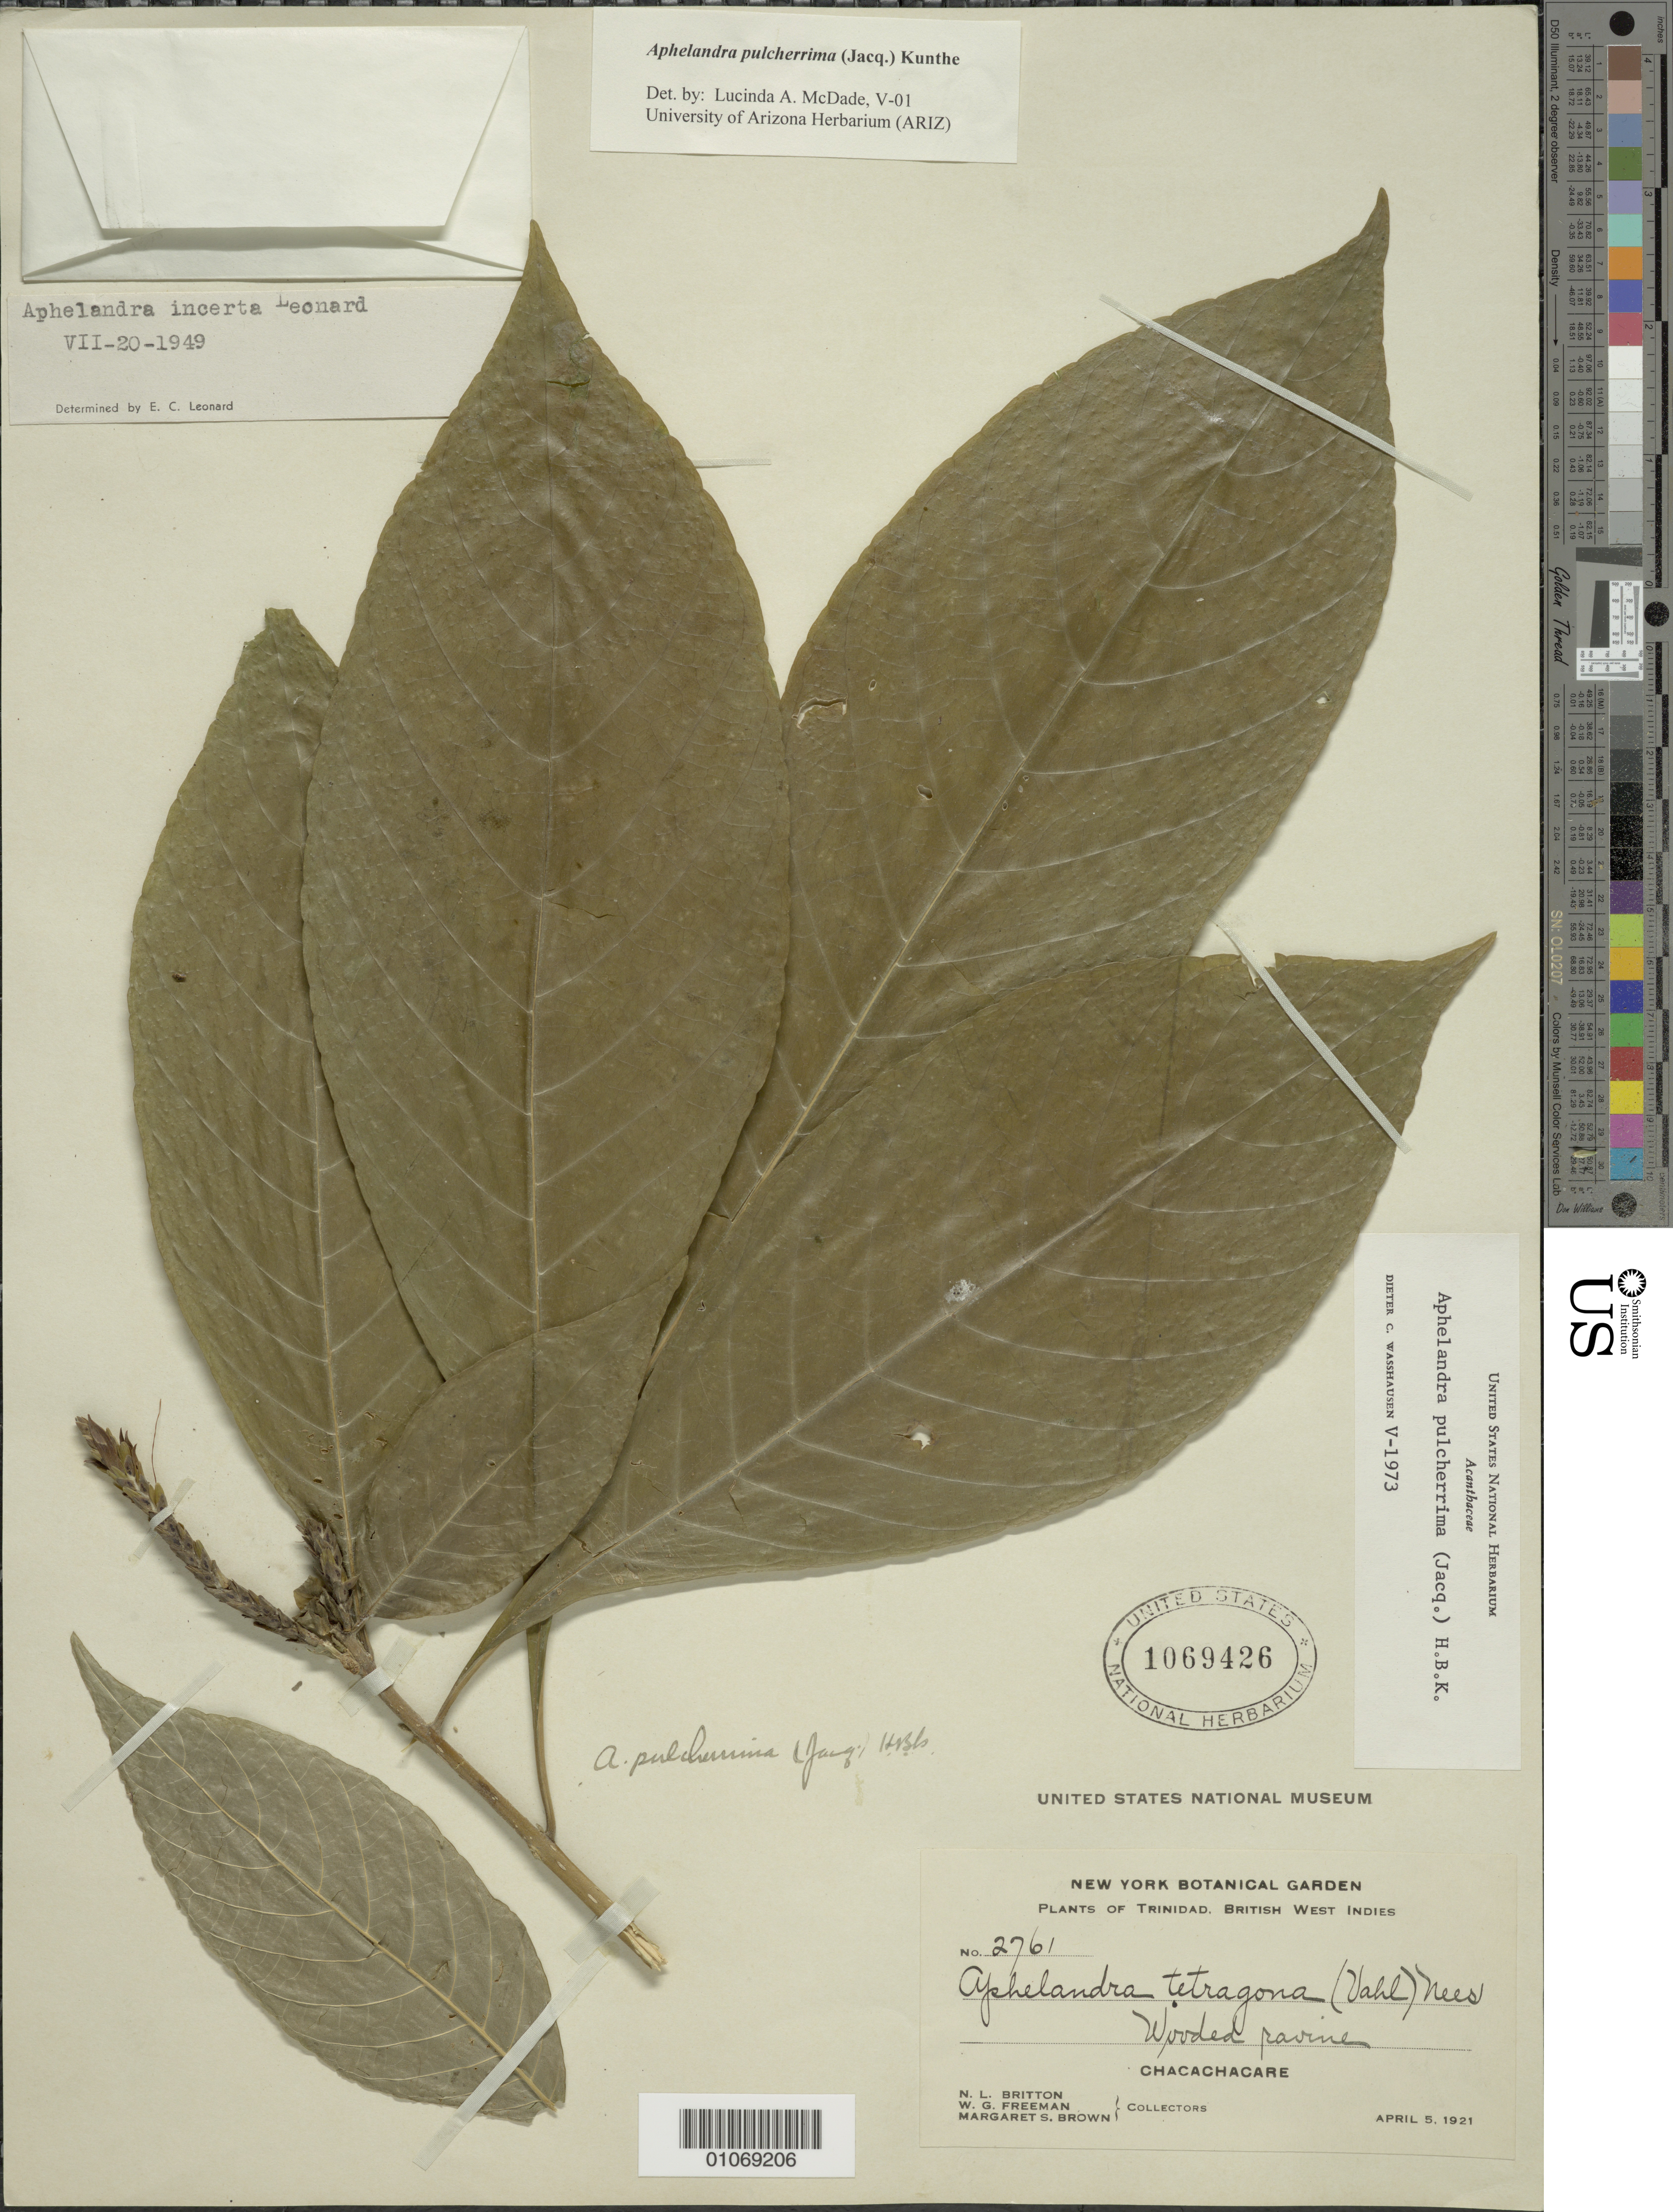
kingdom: Plantae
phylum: Tracheophyta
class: Magnoliopsida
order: Lamiales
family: Acanthaceae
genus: Aphelandra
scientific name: Aphelandra pulcherrima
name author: (Jacq.) Kunth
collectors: N. Britton, W. Freeman & M. S. Brown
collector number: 2761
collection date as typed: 05 Apr 1921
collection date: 1921-04-05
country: Trinidad and Tobago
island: Chacachacare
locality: Chacachacare. Wooded ravine.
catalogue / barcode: US 1069426